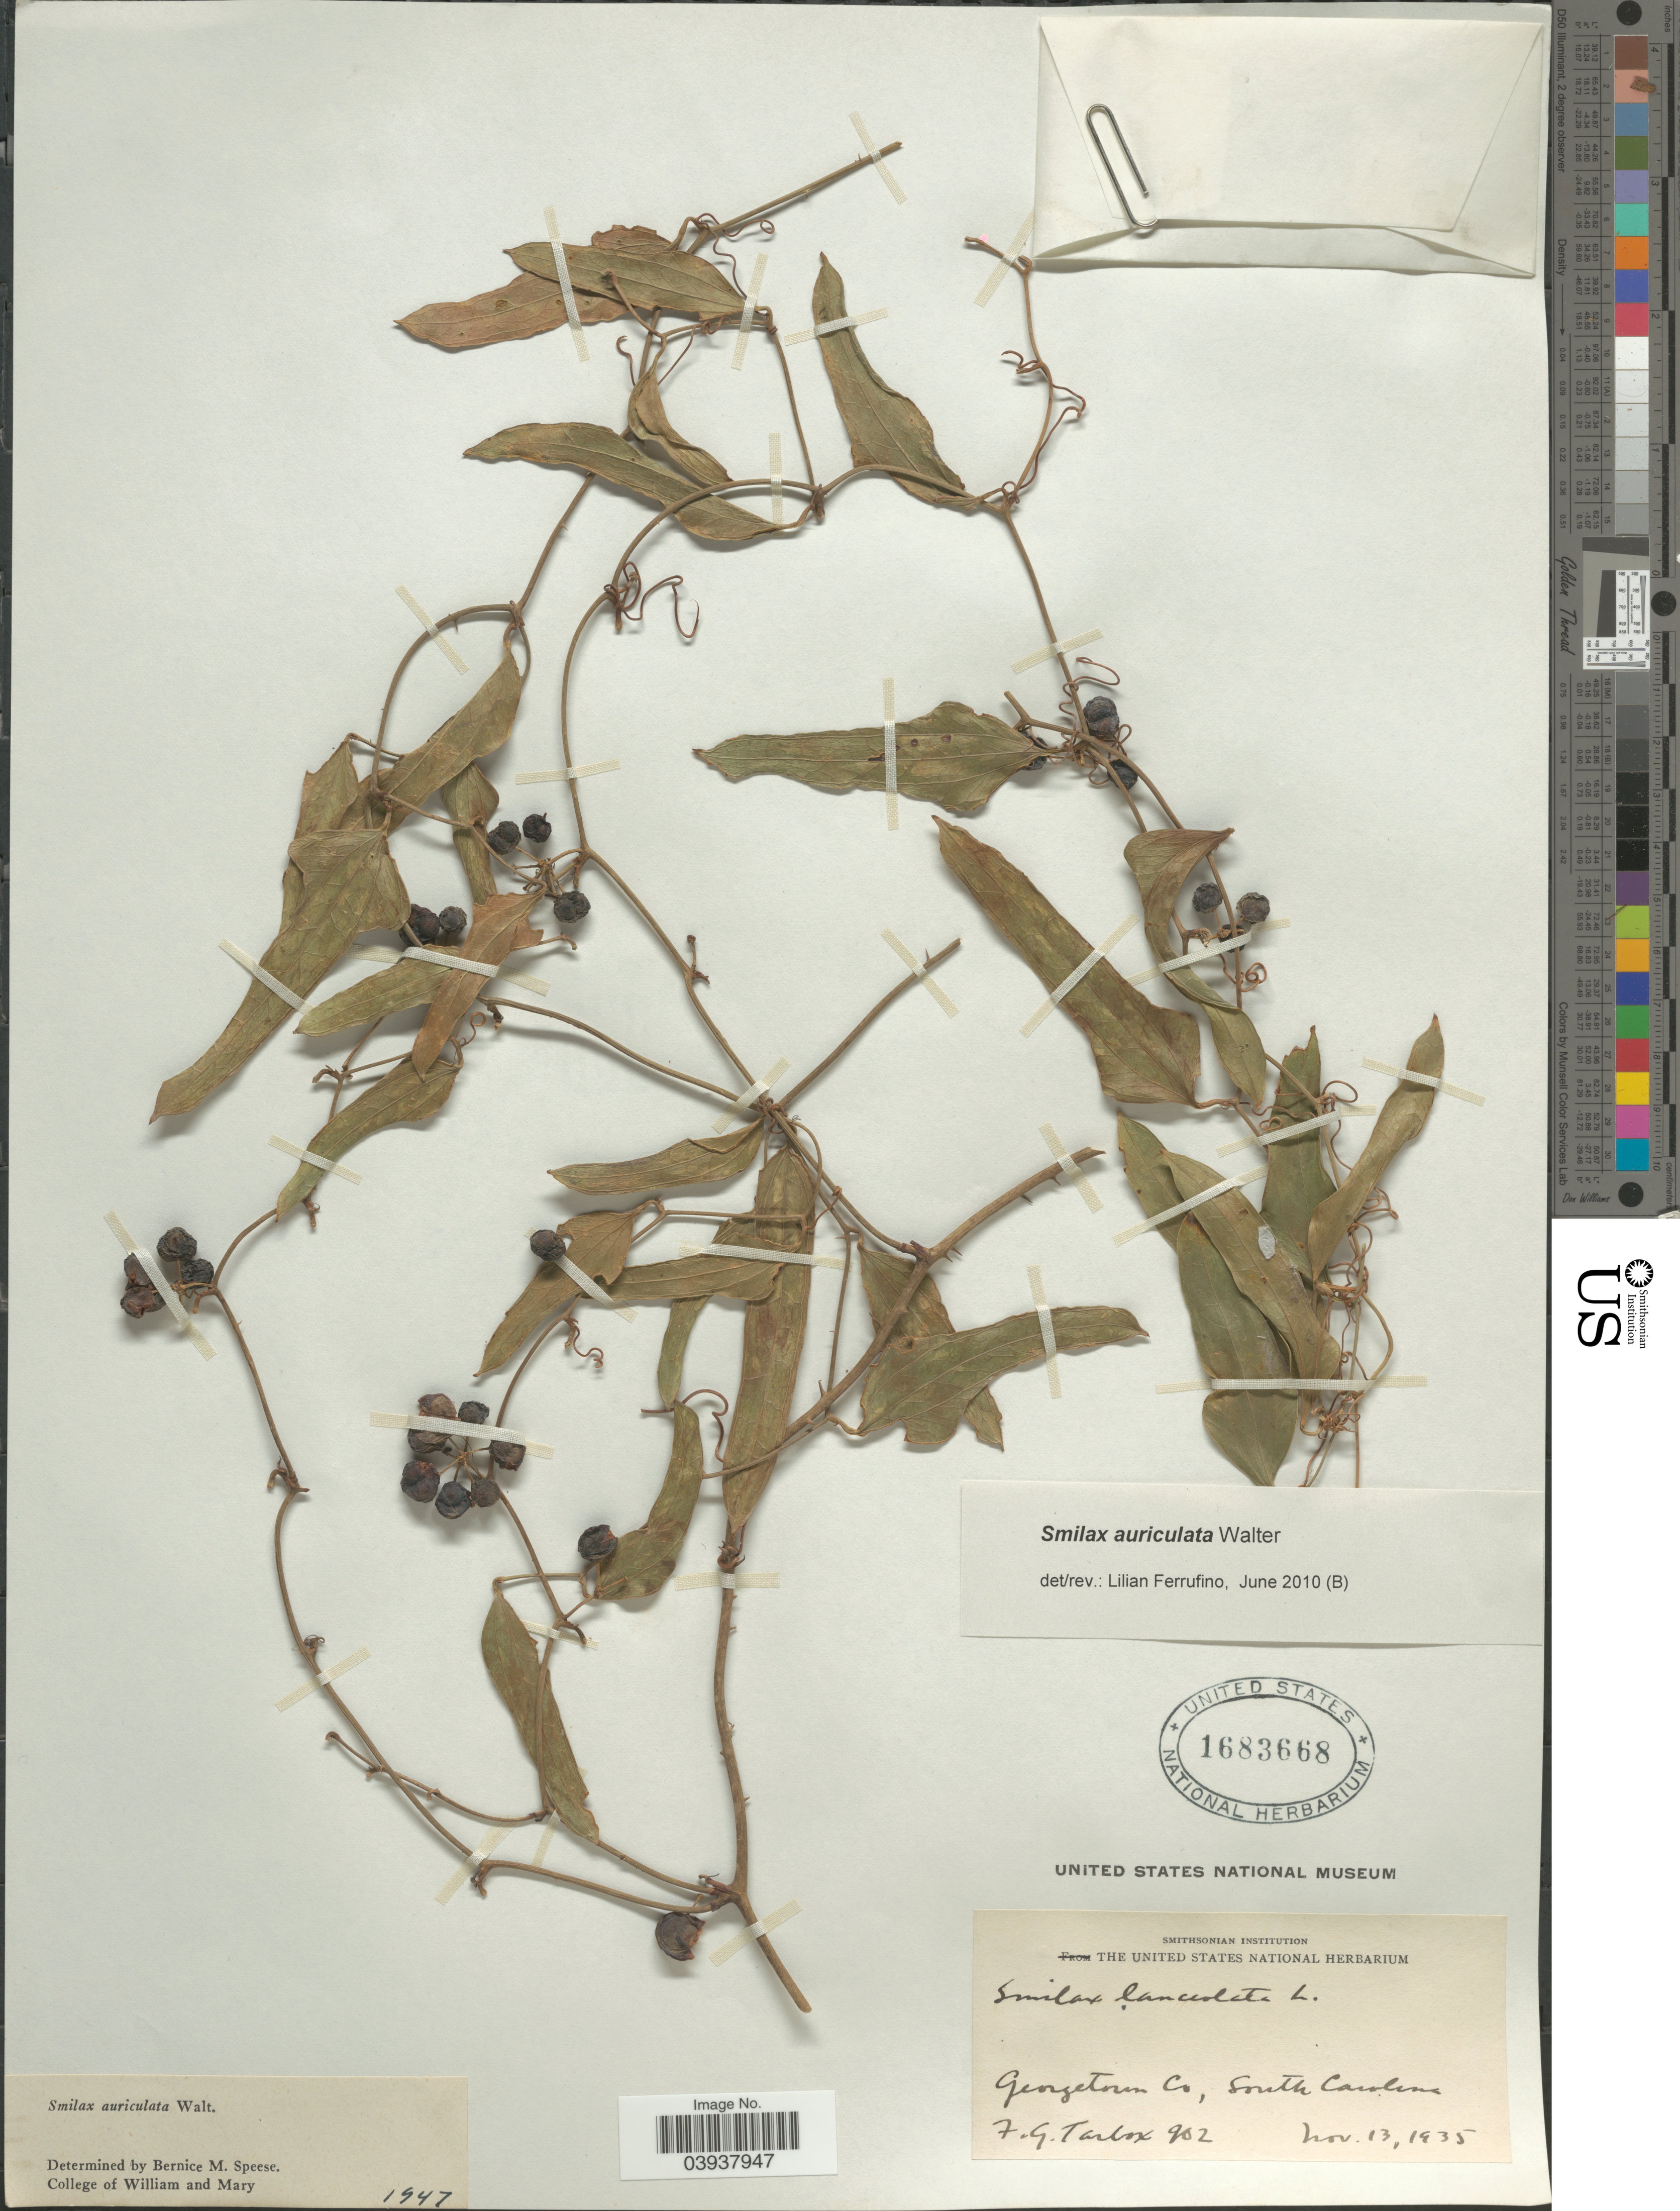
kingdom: Plantae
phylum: Tracheophyta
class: Liliopsida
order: Liliales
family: Smilacaceae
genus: Smilax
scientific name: Smilax auriculata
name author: Walter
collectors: F. Tarbox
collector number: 902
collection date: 1935-11-13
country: United States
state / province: South Carolina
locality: Georgetown Co.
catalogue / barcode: US 1683668